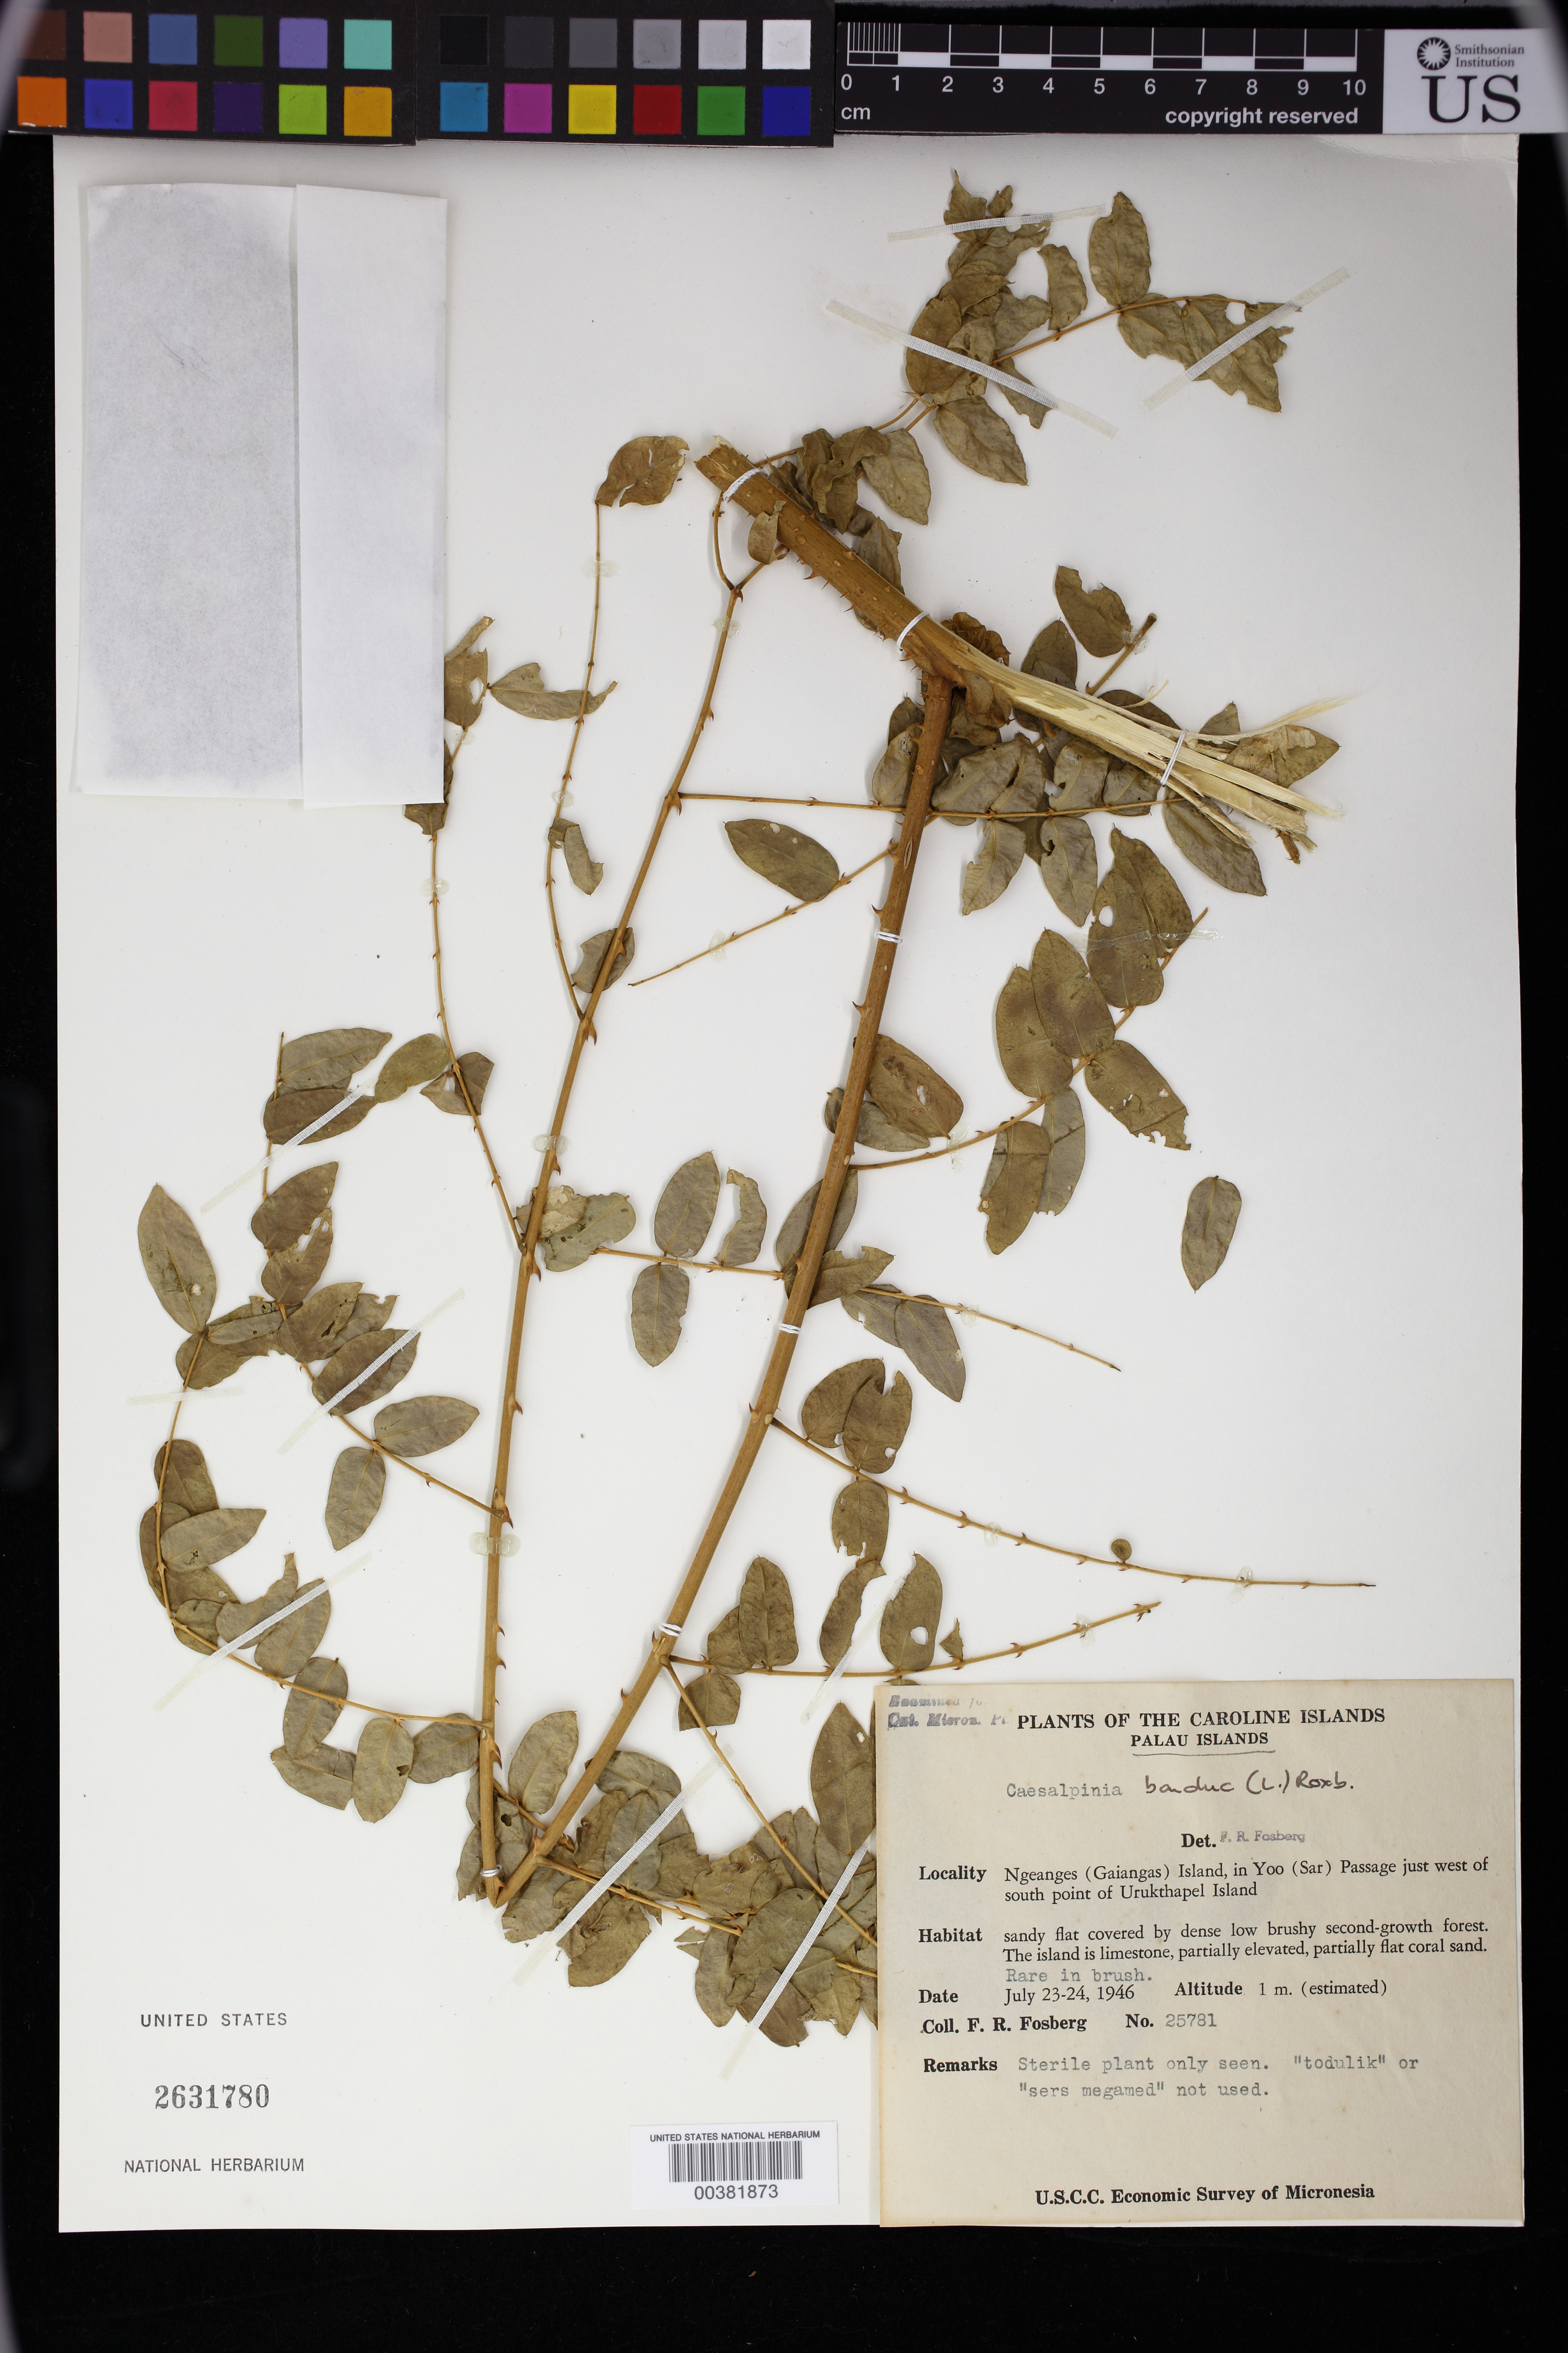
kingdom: Plantae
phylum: Tracheophyta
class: Magnoliopsida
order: Fabales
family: Fabaceae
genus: Guilandina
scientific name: Guilandina bonduc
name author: L.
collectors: F. R. Fosberg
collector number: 25781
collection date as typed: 23 Jul 1946 to 24 Jul 1946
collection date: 1946-07-23/1946-07-24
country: Palau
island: Ngeanges (Gaiangas)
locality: Ngeanges (gaiangas) i. in yoo (sar) passage just w of s point of urukthapel i.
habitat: Sandy flat covery by dense low brushy 2nd growth forest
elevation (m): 1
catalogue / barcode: US 2631780